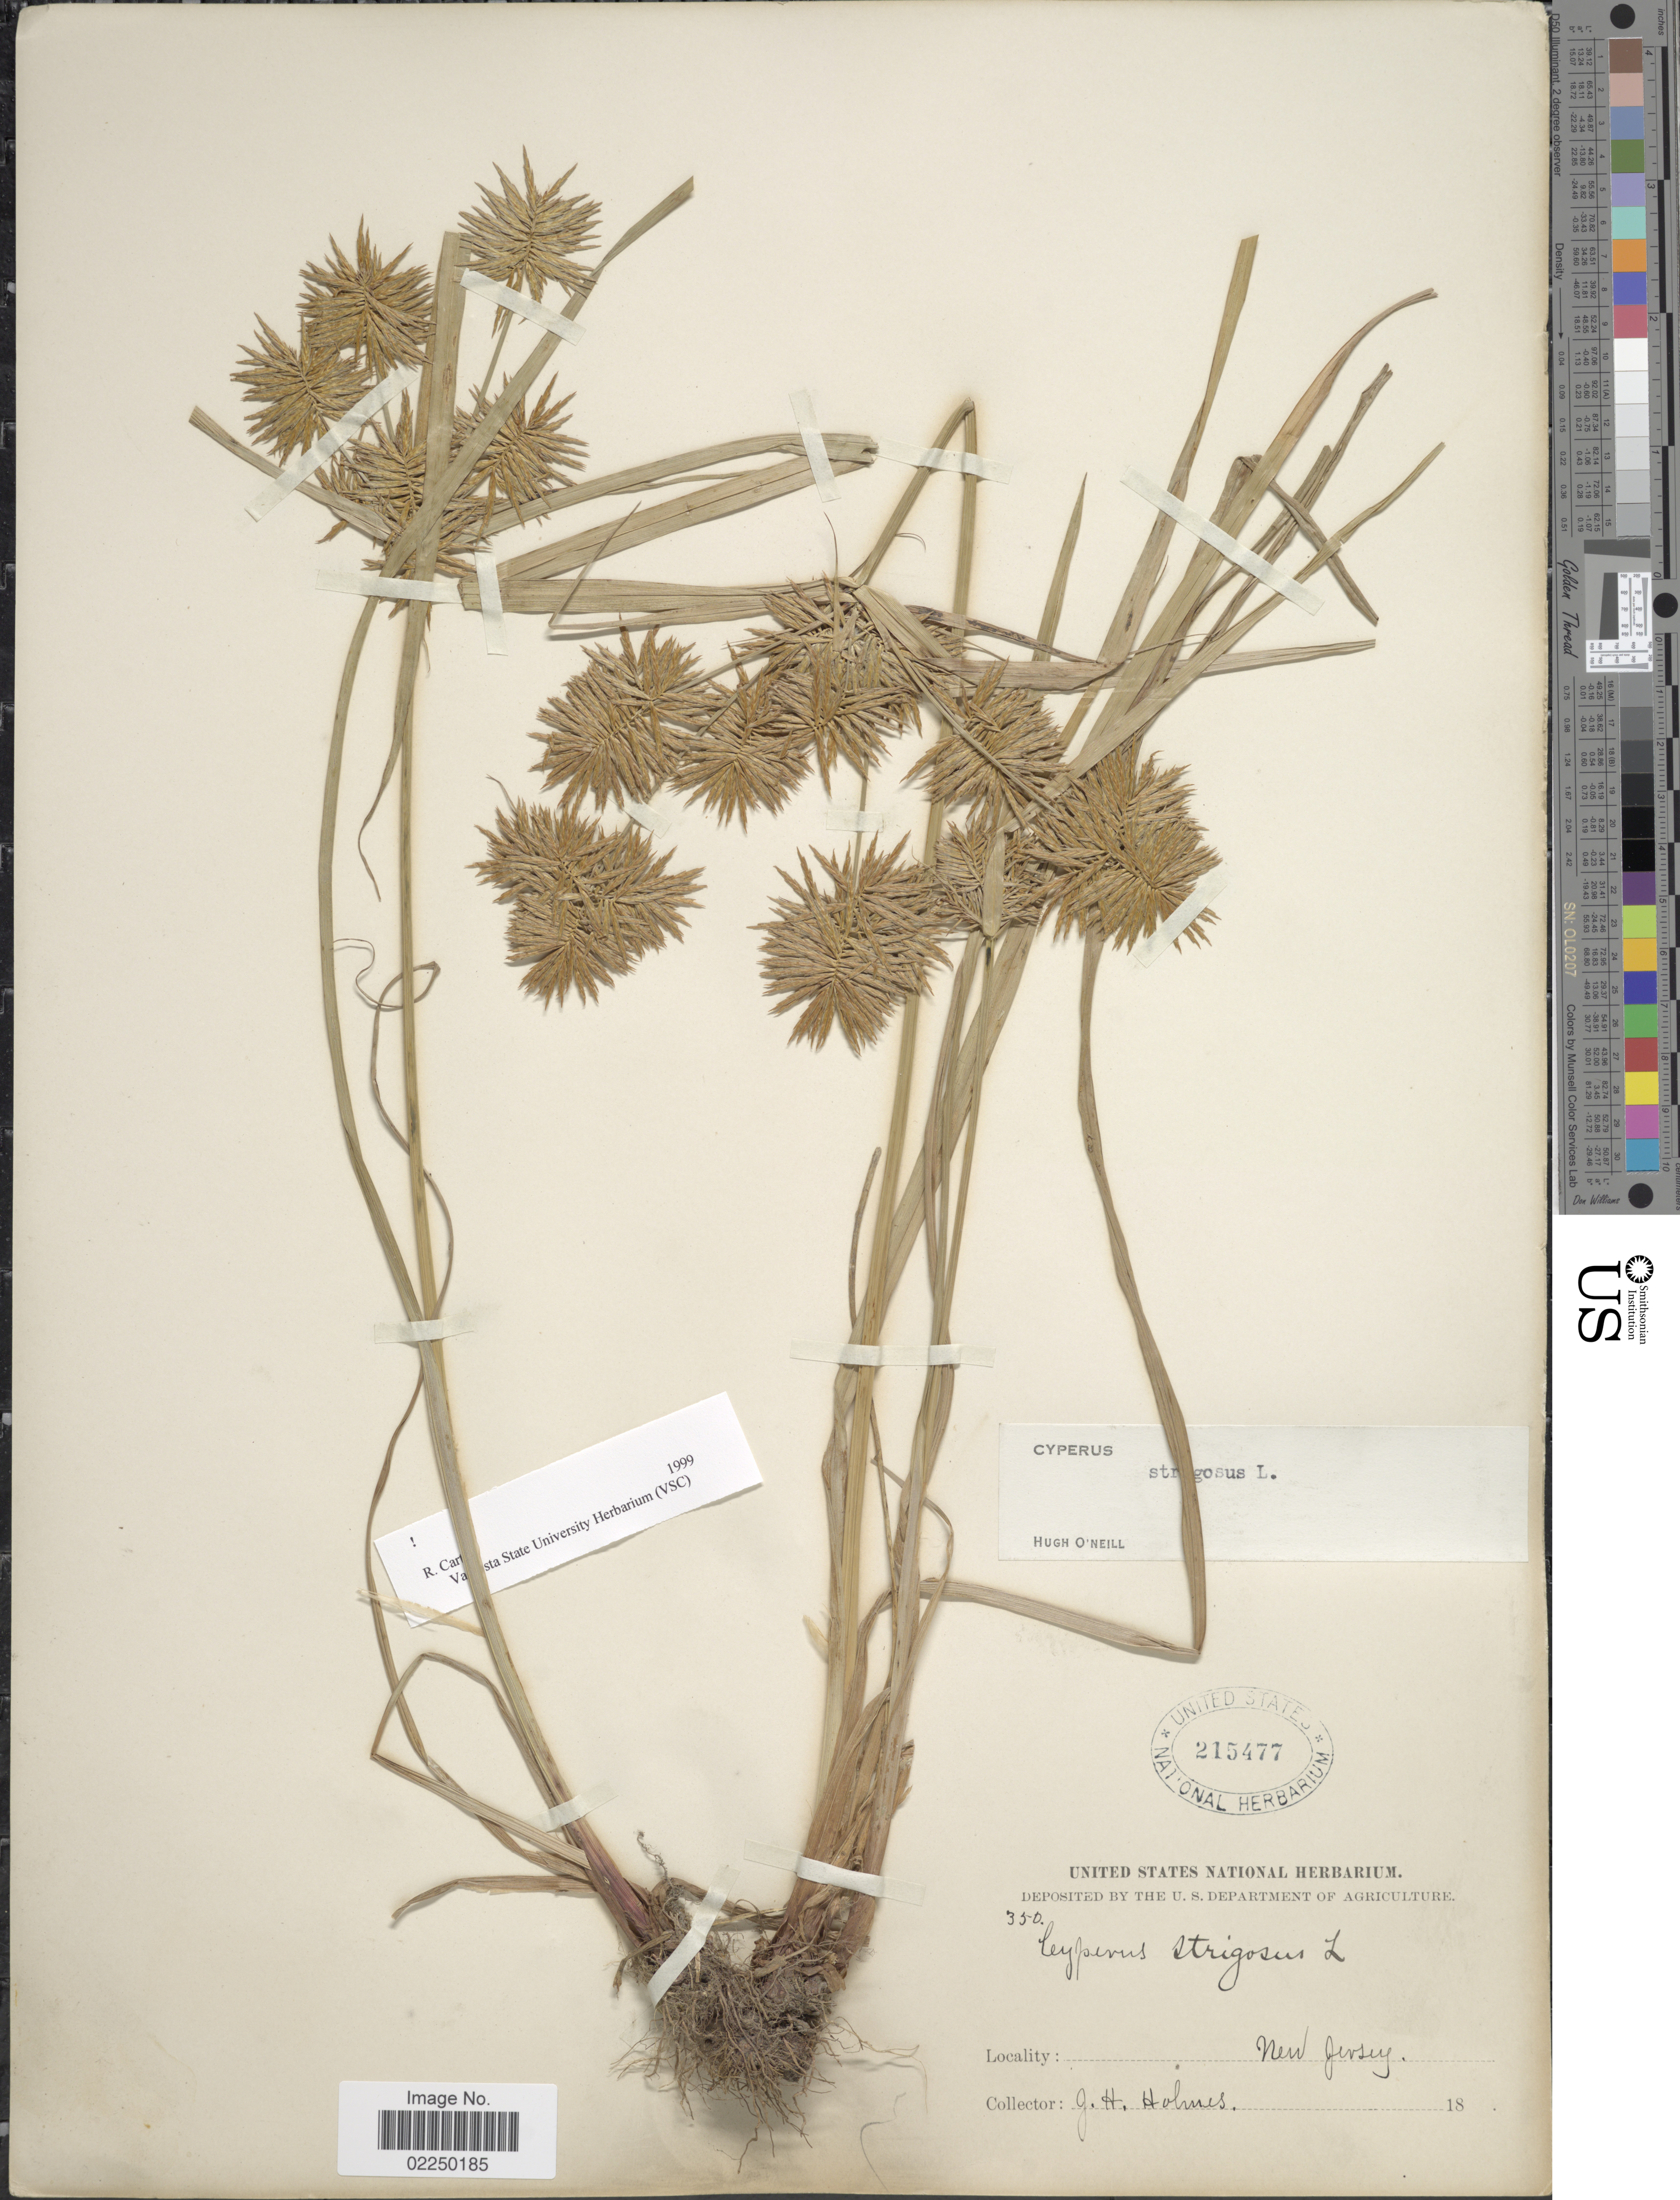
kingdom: Plantae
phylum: Tracheophyta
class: Liliopsida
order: Poales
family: Cyperaceae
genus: Cyperus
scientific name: Cyperus strigosus L.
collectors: J. Holmes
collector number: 350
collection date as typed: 18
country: United States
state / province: New Jersey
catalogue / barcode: US 215477